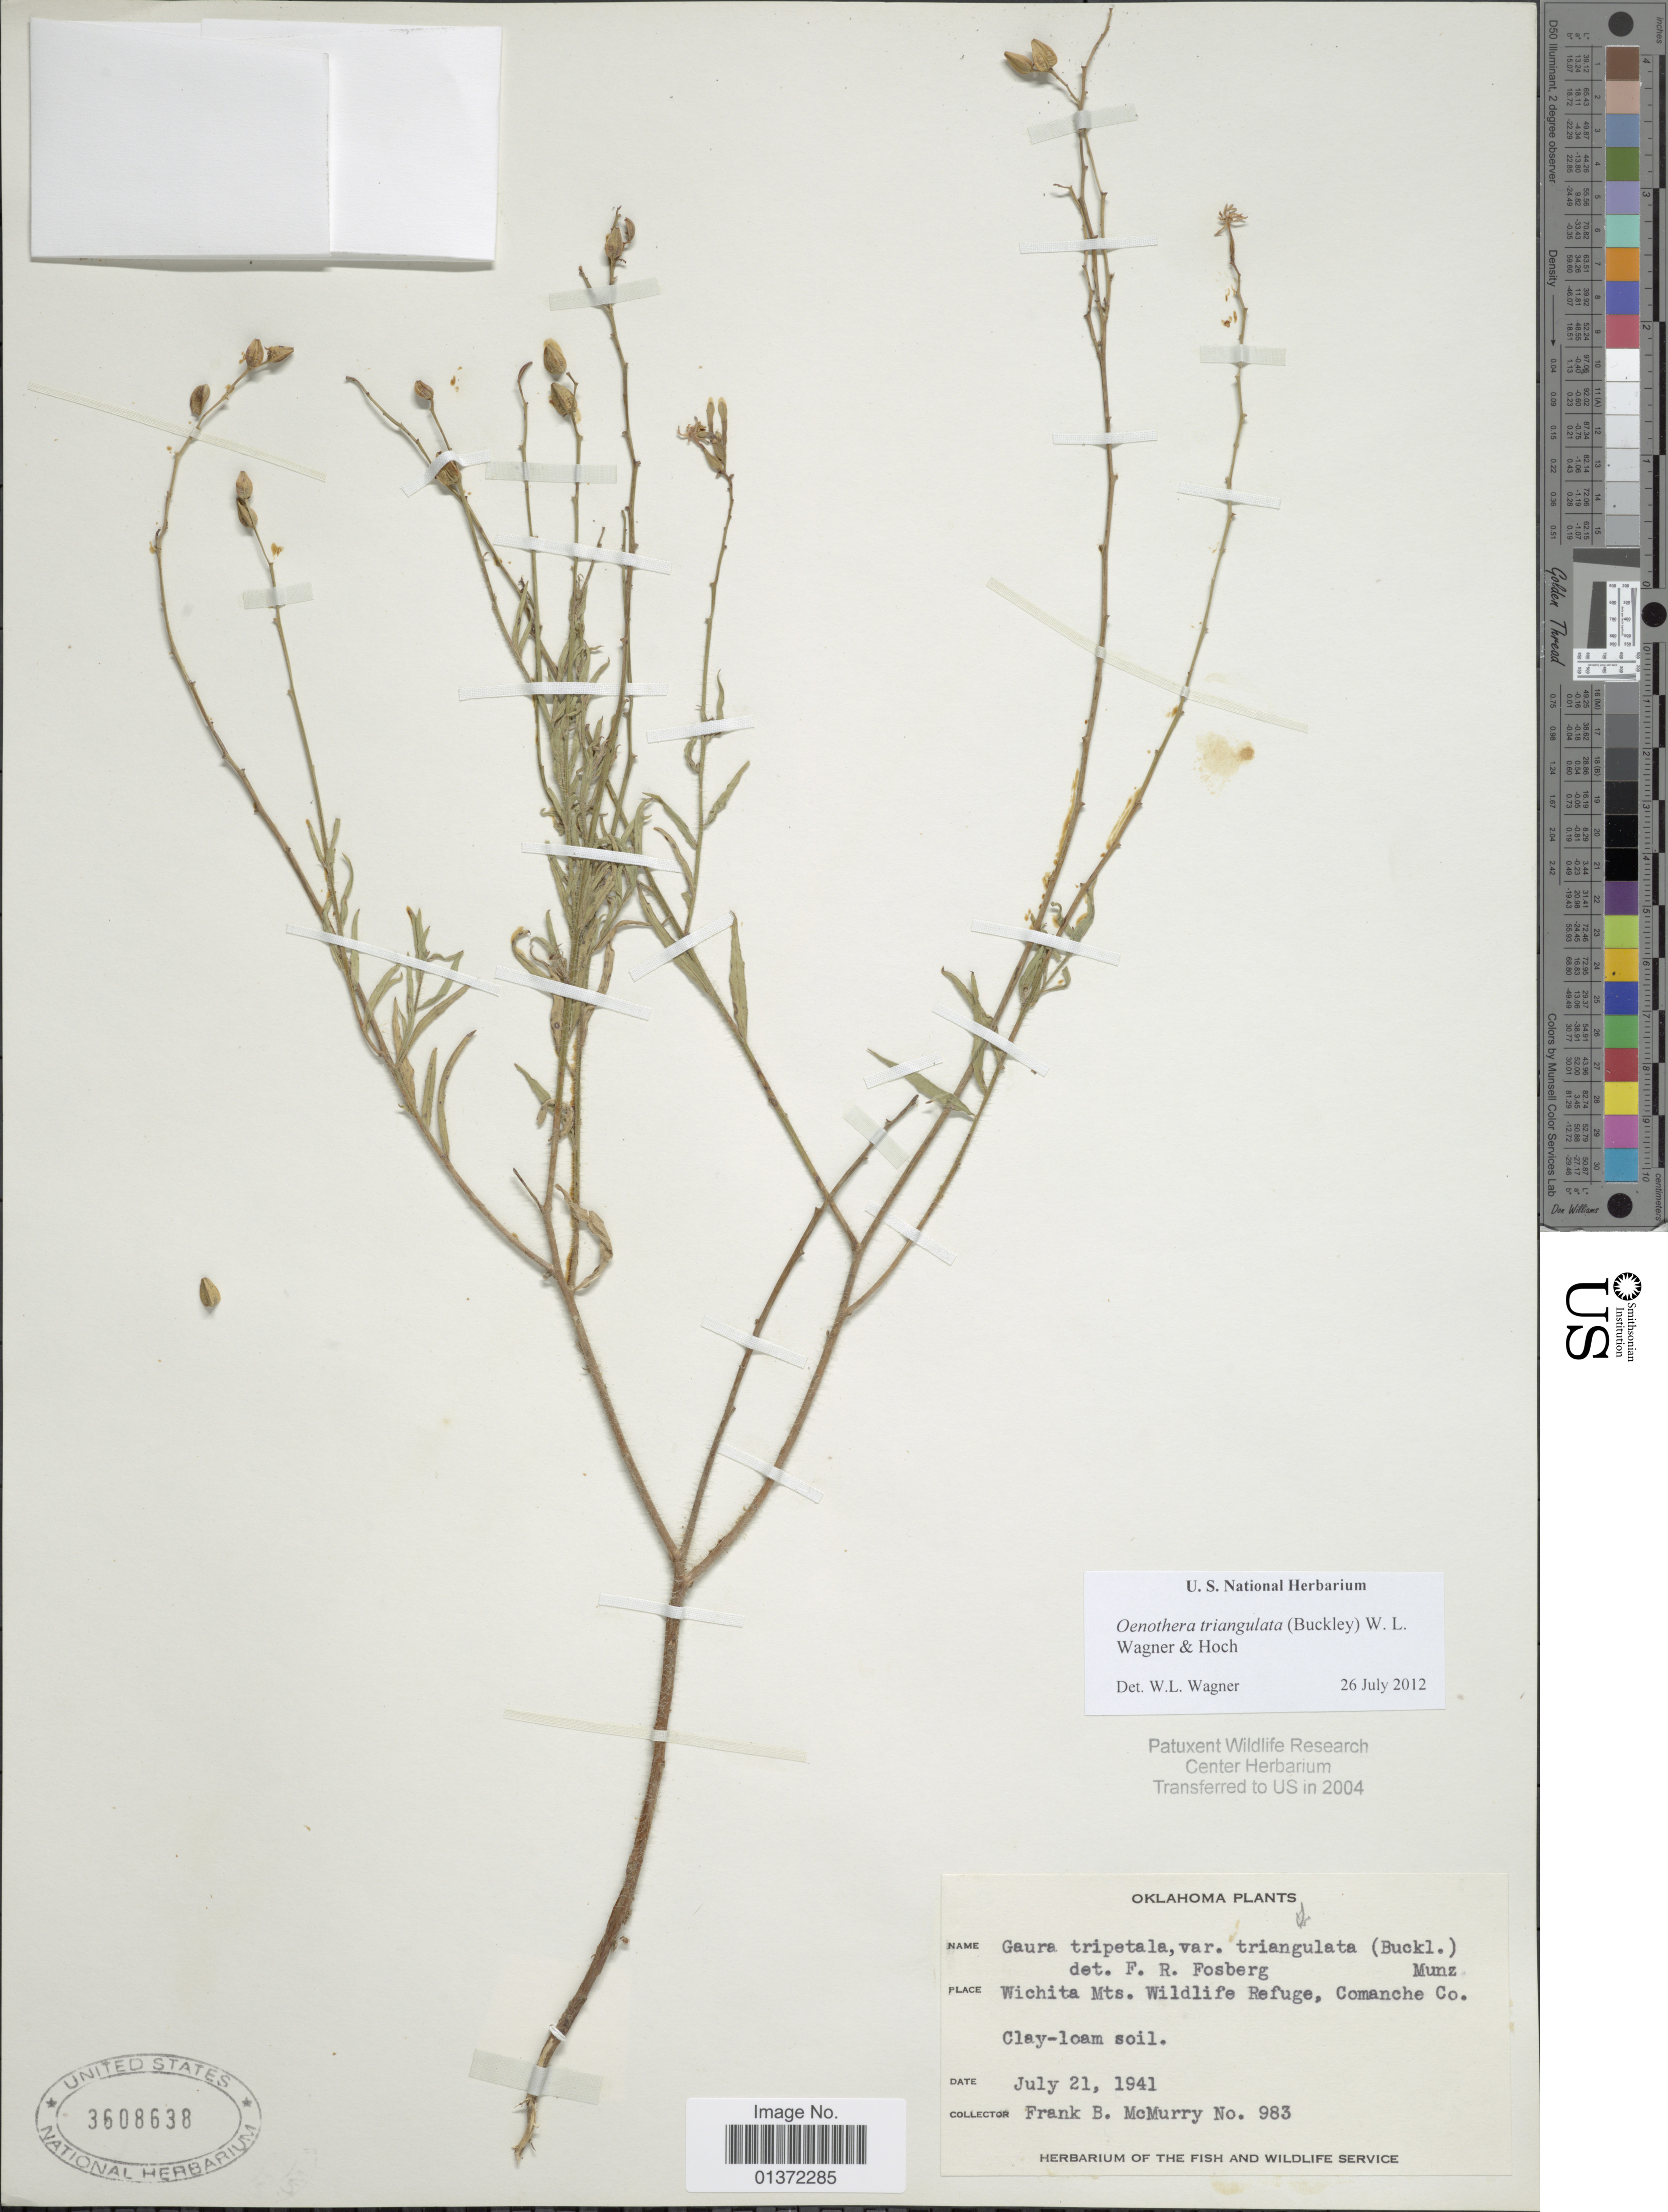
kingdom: Plantae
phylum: Tracheophyta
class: Magnoliopsida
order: Myrtales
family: Onagraceae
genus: Oenothera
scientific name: Oenothera triangulata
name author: (Buckley) W.L. Wagner & Hoch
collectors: V. Mcneilus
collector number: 983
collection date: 1941-07-21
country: United States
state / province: Oklahoma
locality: Wichita Mts. Wildlife Refuge, Comanche Co.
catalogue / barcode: US 3608638